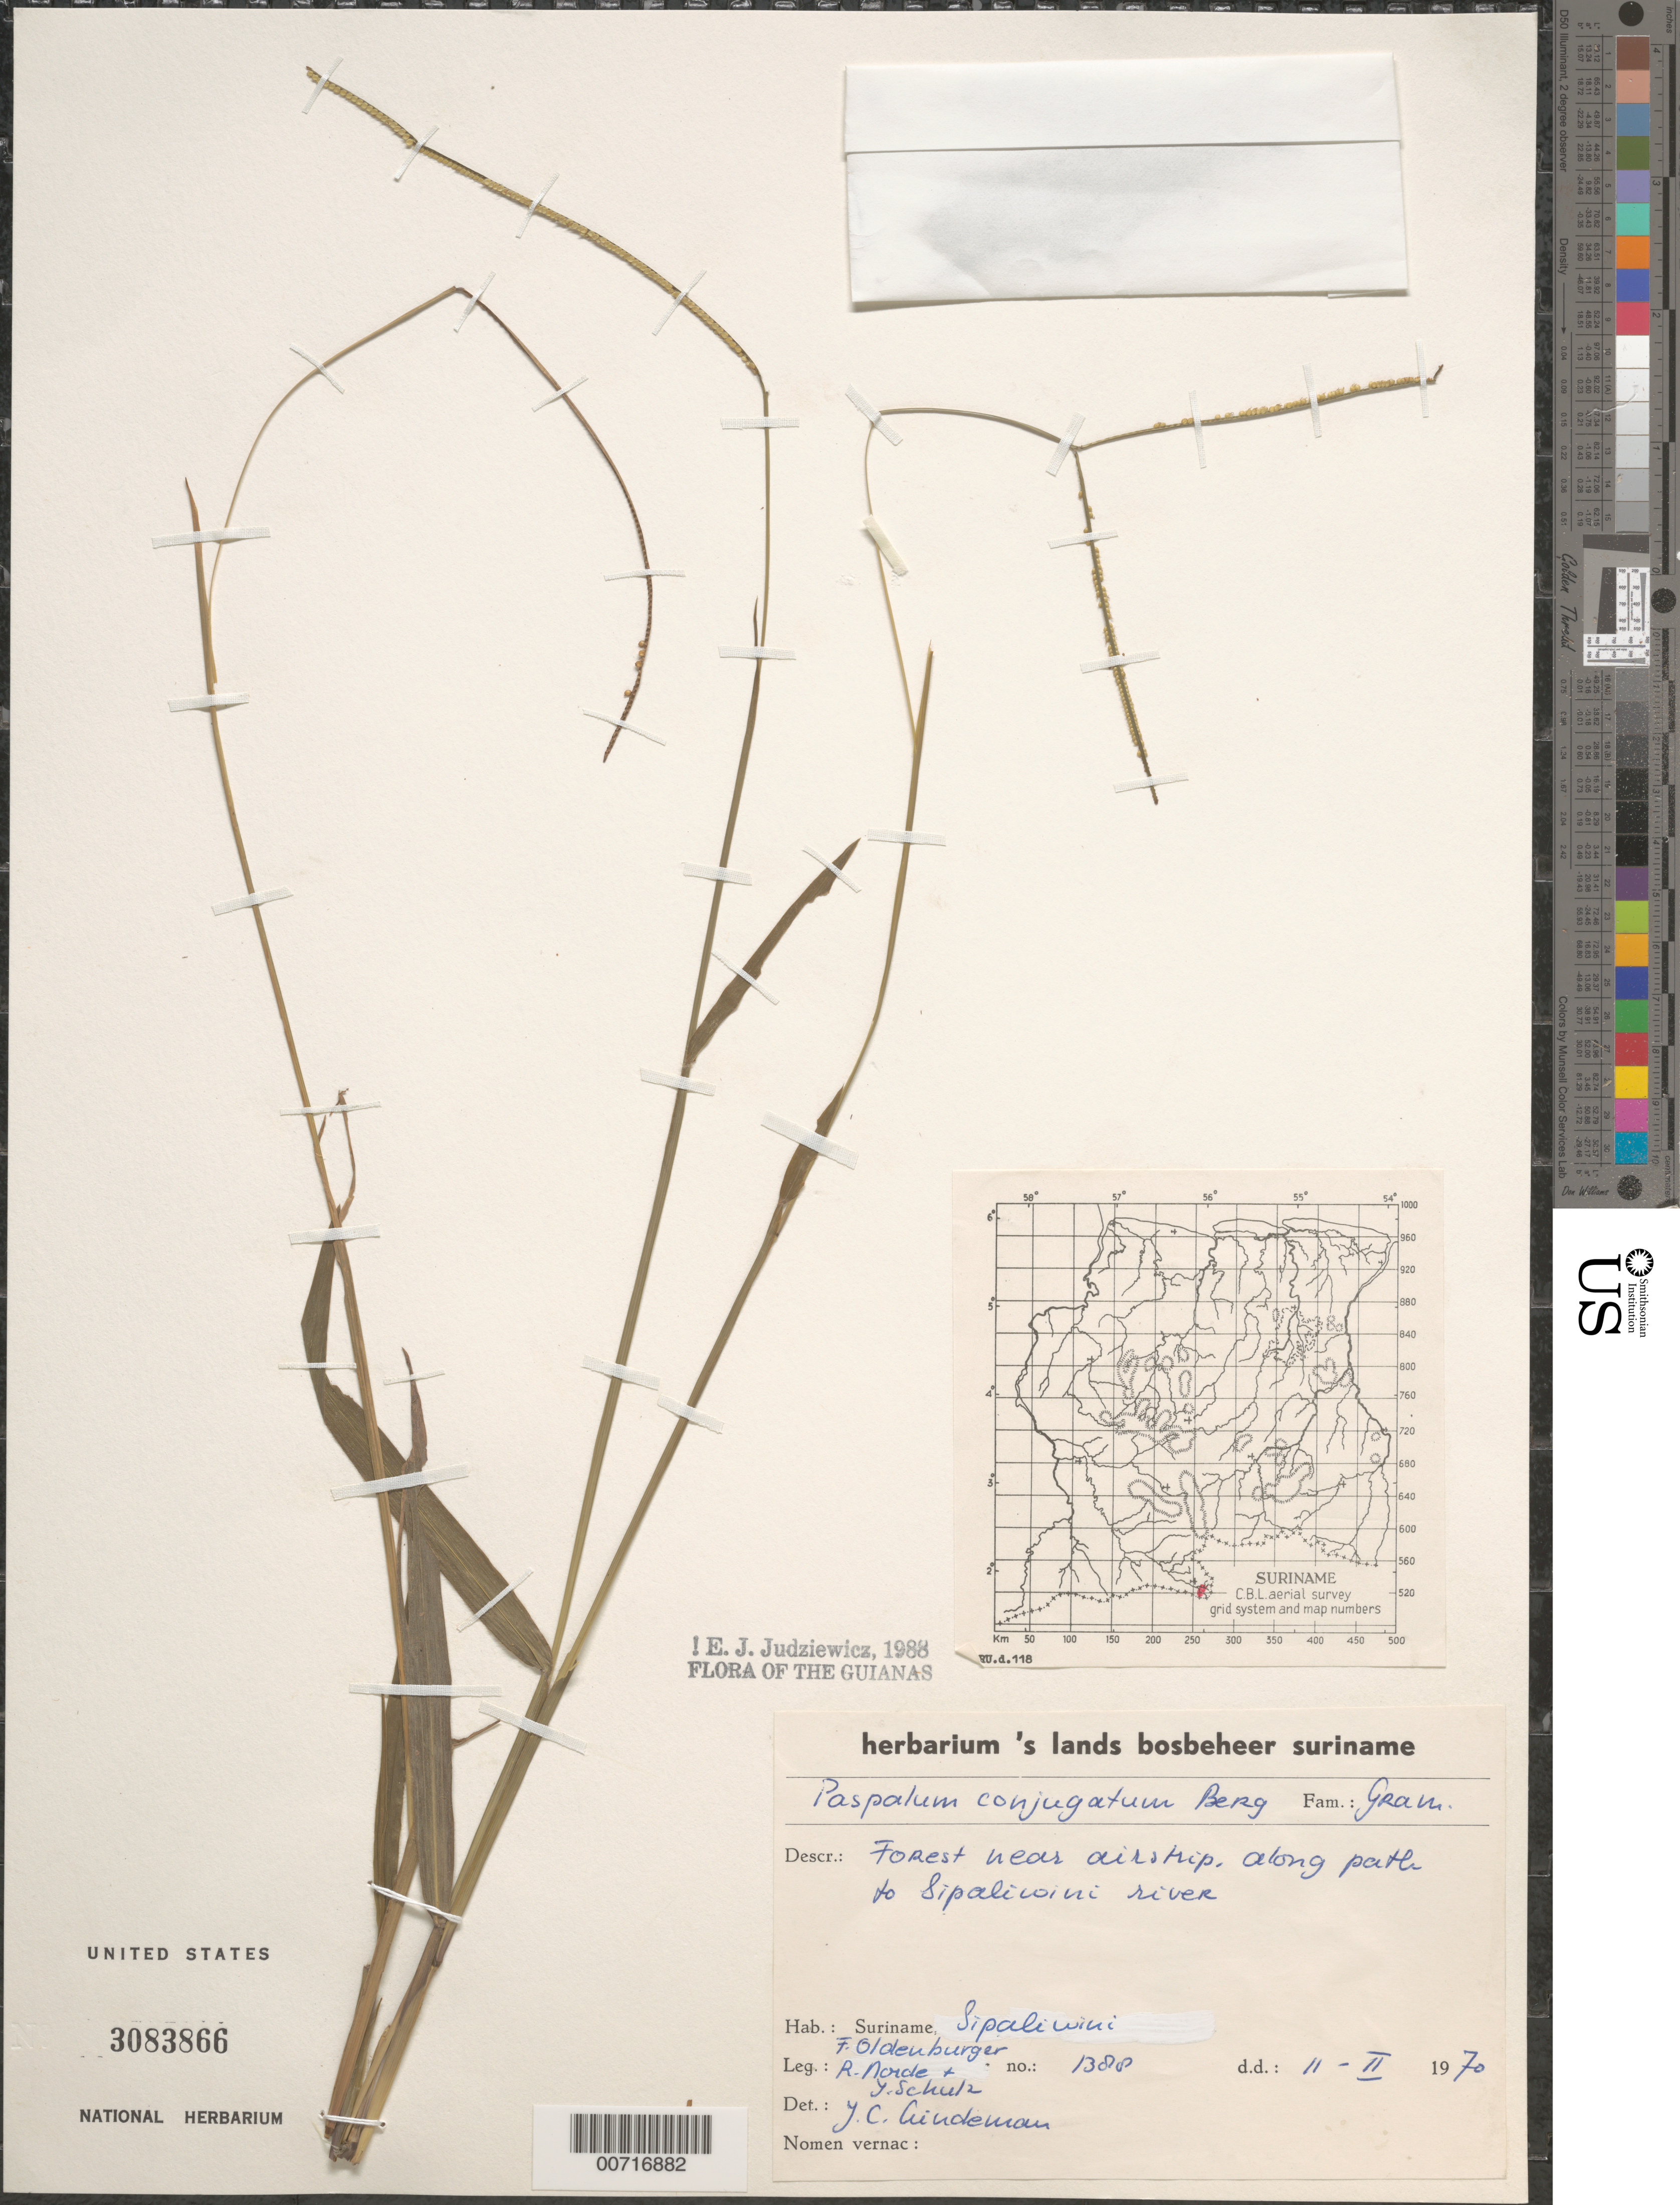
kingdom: Plantae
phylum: Tracheophyta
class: Liliopsida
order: Poales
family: Poaceae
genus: Paspalum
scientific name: Paspalum conjugatum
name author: P.J. Bergius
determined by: Lindeman, J. C.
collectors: F. Oldenburger, R. Norde & J. P. Schulz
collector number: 1388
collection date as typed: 11-Feb-70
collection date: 1970-02-11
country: Suriname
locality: Sipaliwini Savanna, Brazilian frontier, near airstrip along path to Sipaliwini R.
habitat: Forest near airstrip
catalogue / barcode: US 3083866